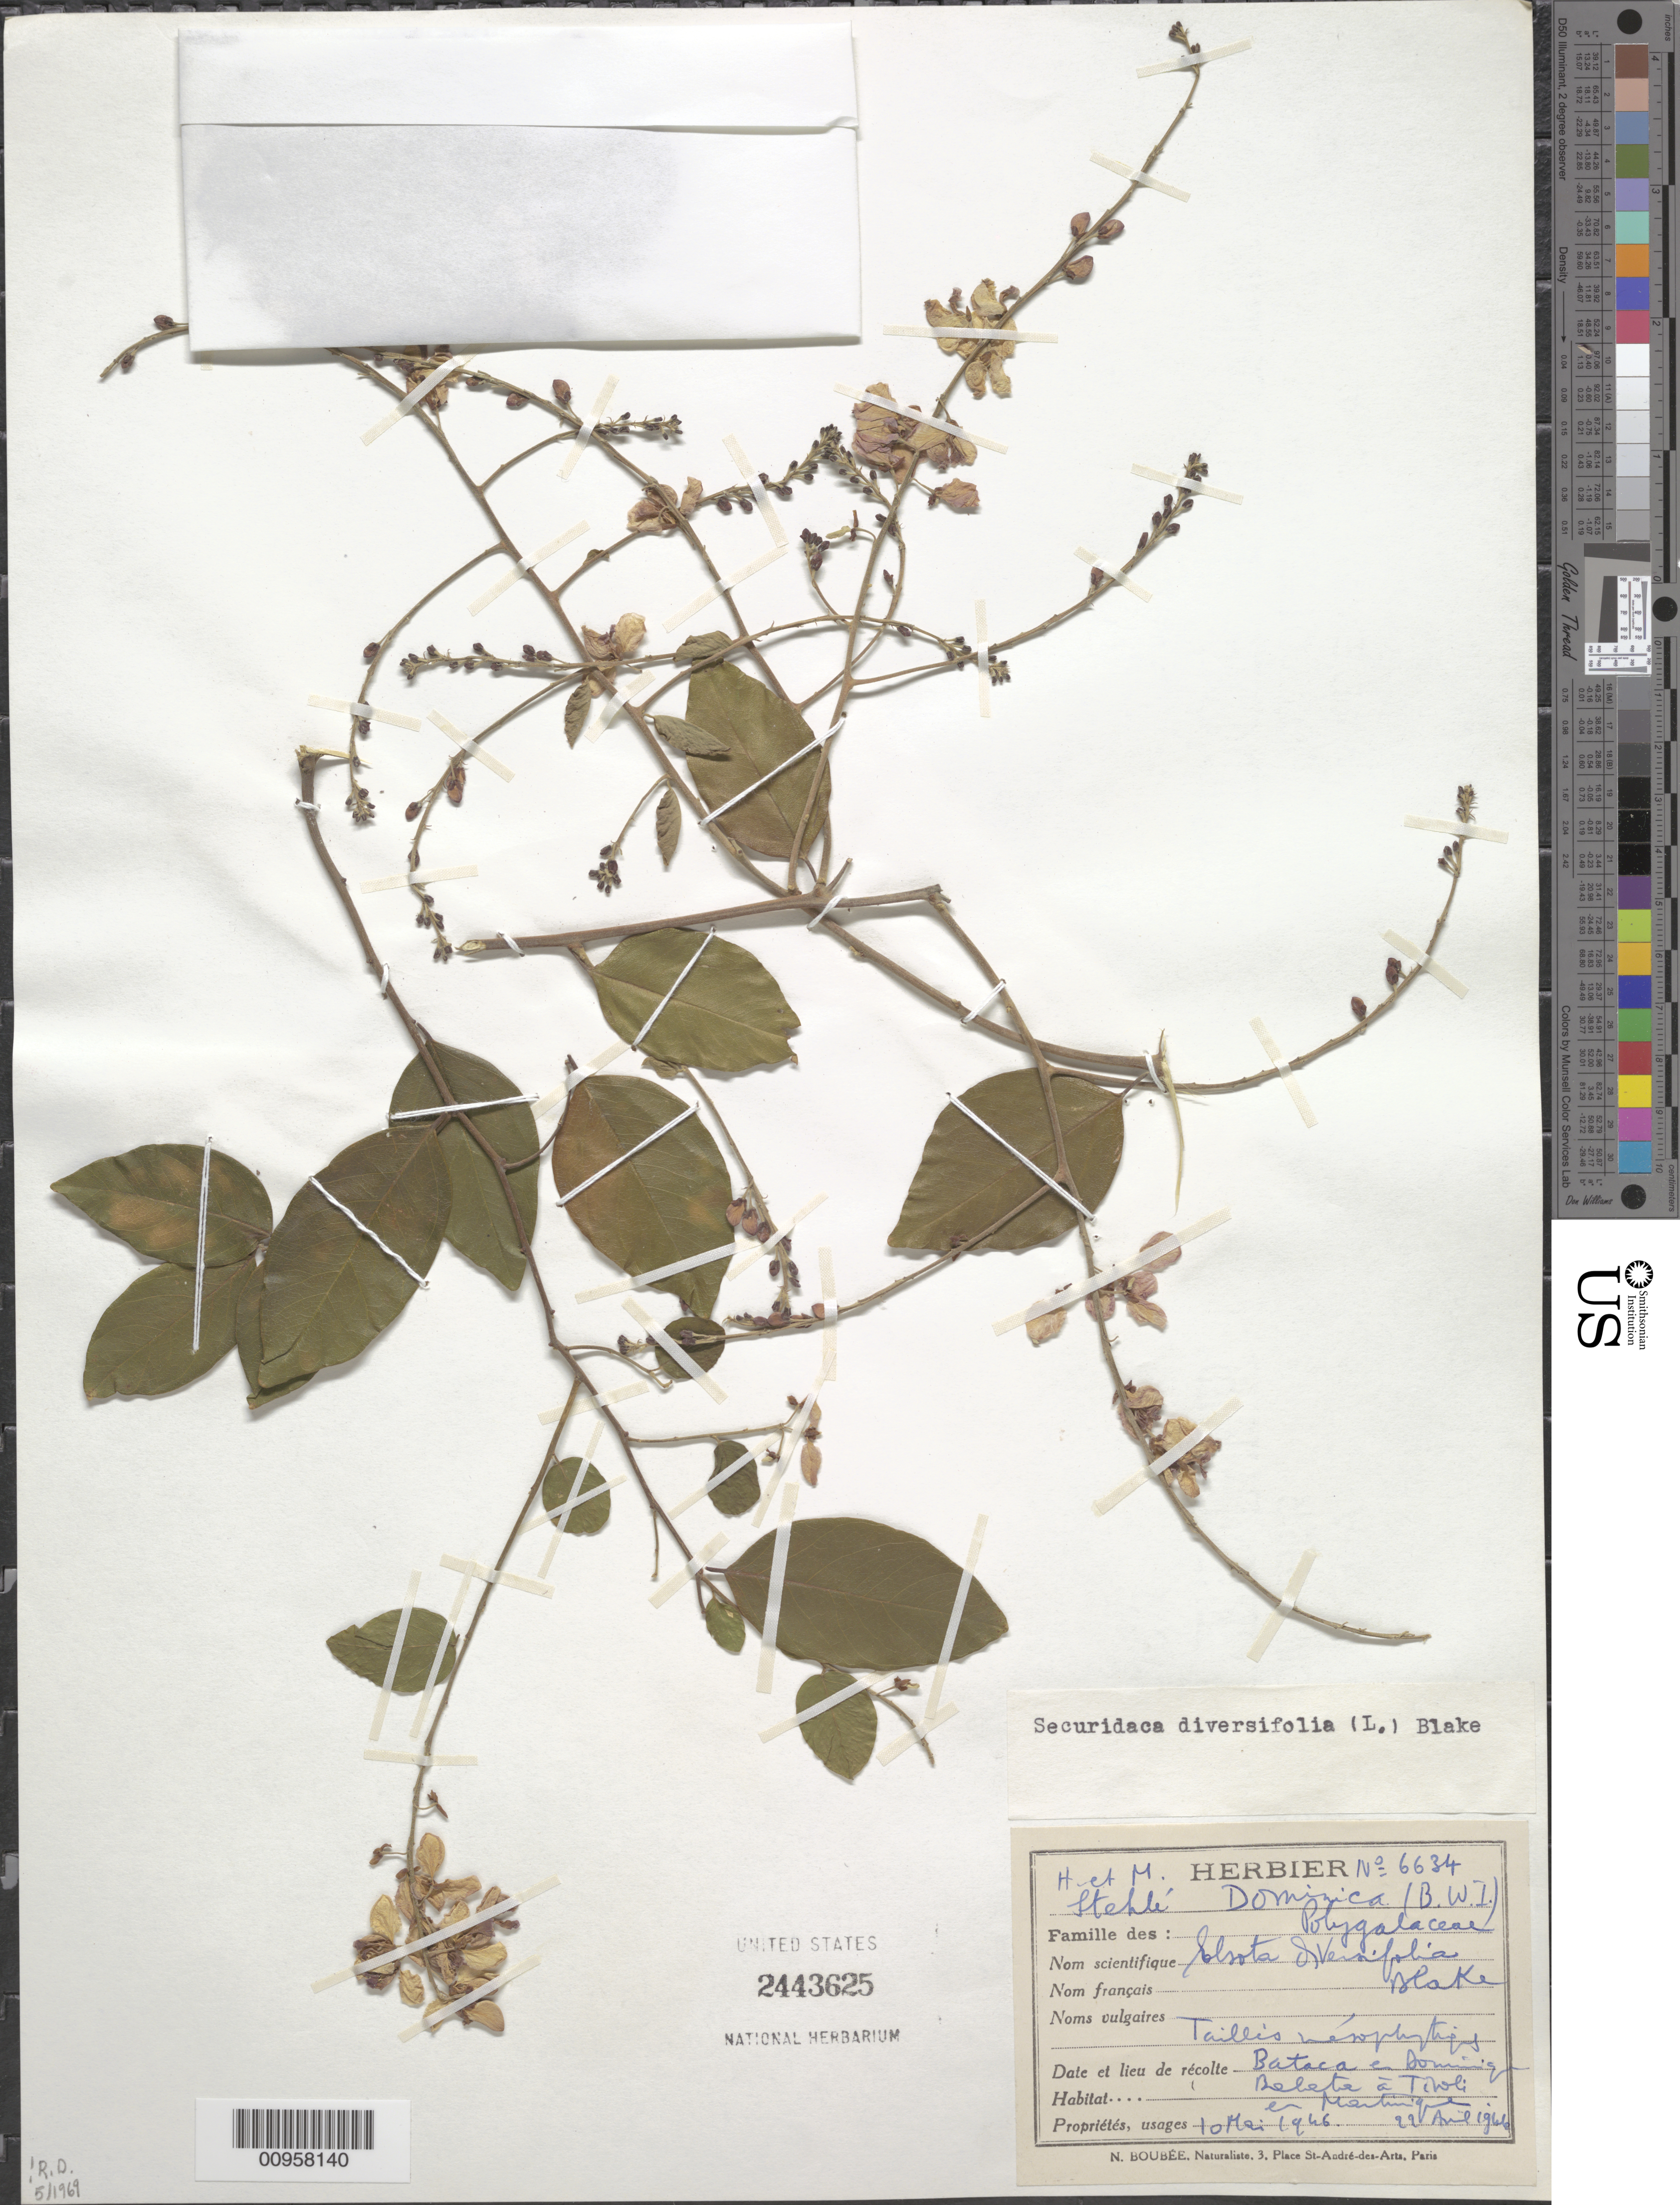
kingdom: Plantae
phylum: Tracheophyta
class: Magnoliopsida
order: Fabales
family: Polygalaceae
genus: Securidaca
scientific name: Securidaca diversifolia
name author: (L.) S.F. Blake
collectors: H. Stehlé & M. Stehlé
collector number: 6634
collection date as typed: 10 May 1946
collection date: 1946-05-10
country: Dominica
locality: Bataca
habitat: Tailles mésophytique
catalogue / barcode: US 2443625